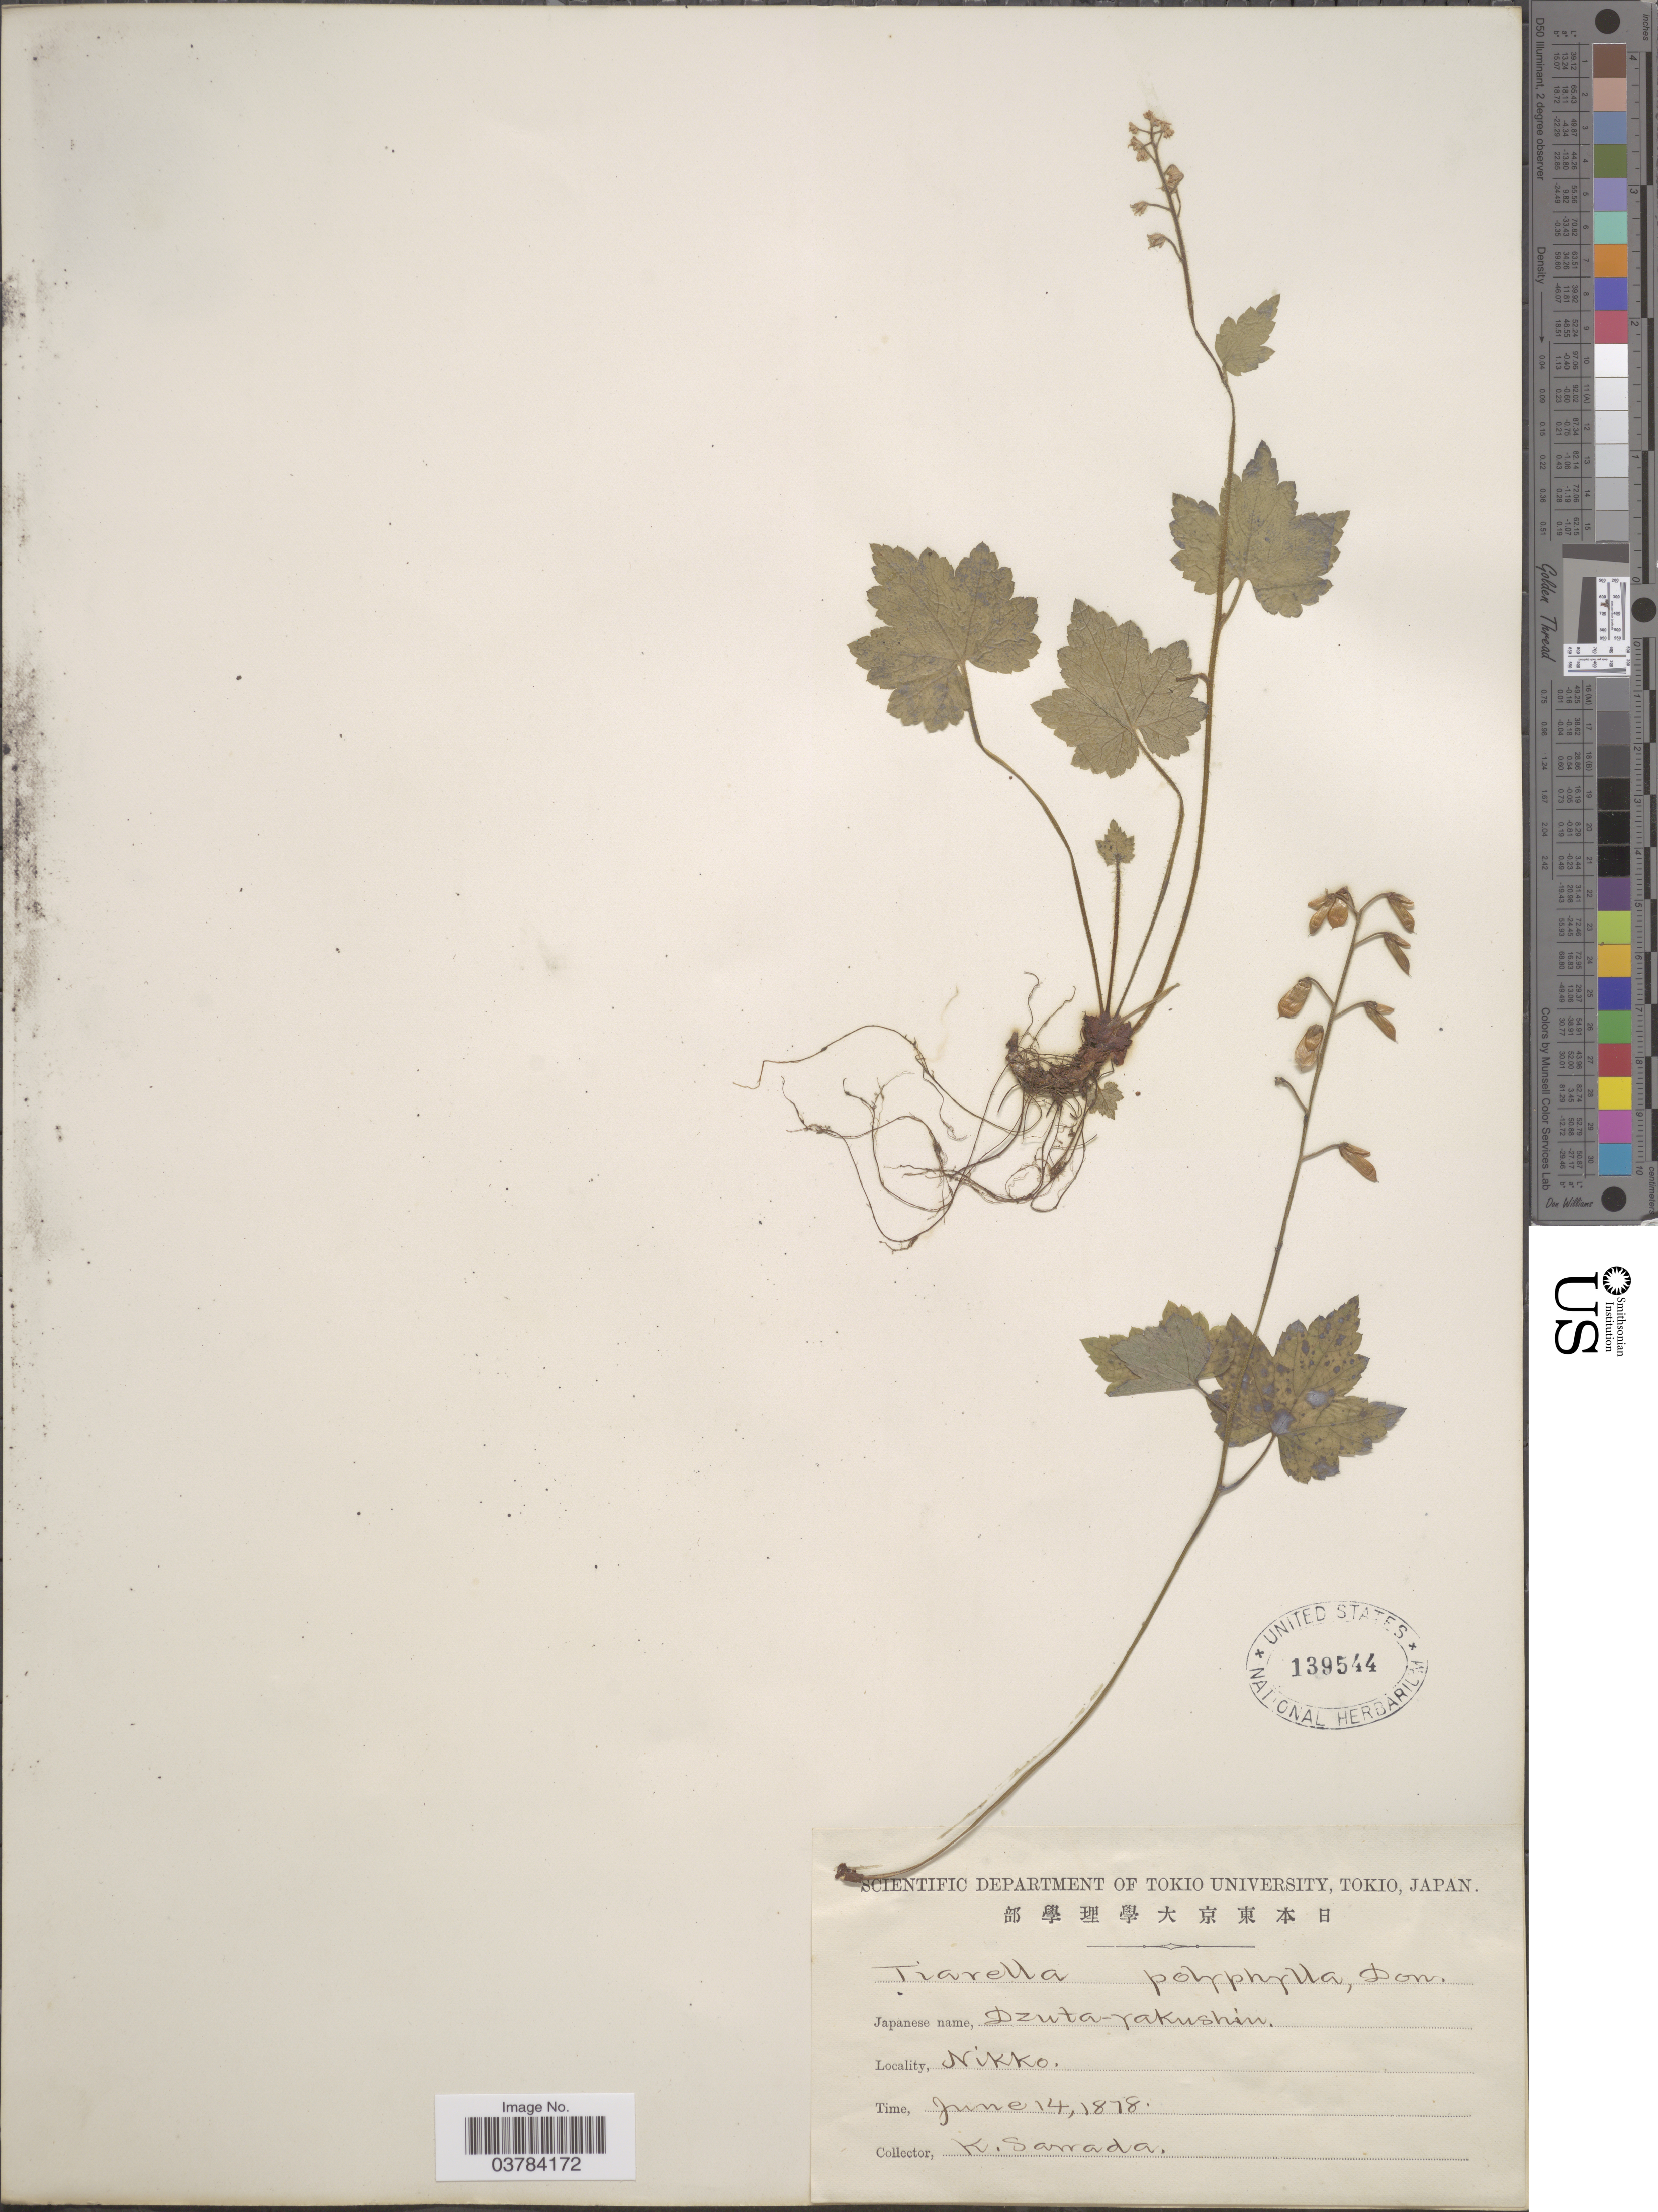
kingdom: Plantae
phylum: Tracheophyta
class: Magnoliopsida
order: Saxifragales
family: Saxifragaceae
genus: Tiarella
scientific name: Tiarella polyphylla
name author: D. Don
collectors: K. Sawada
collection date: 1878-06-14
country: Japan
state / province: Tokyo, Federal City of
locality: Nikko.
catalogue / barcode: US 139544